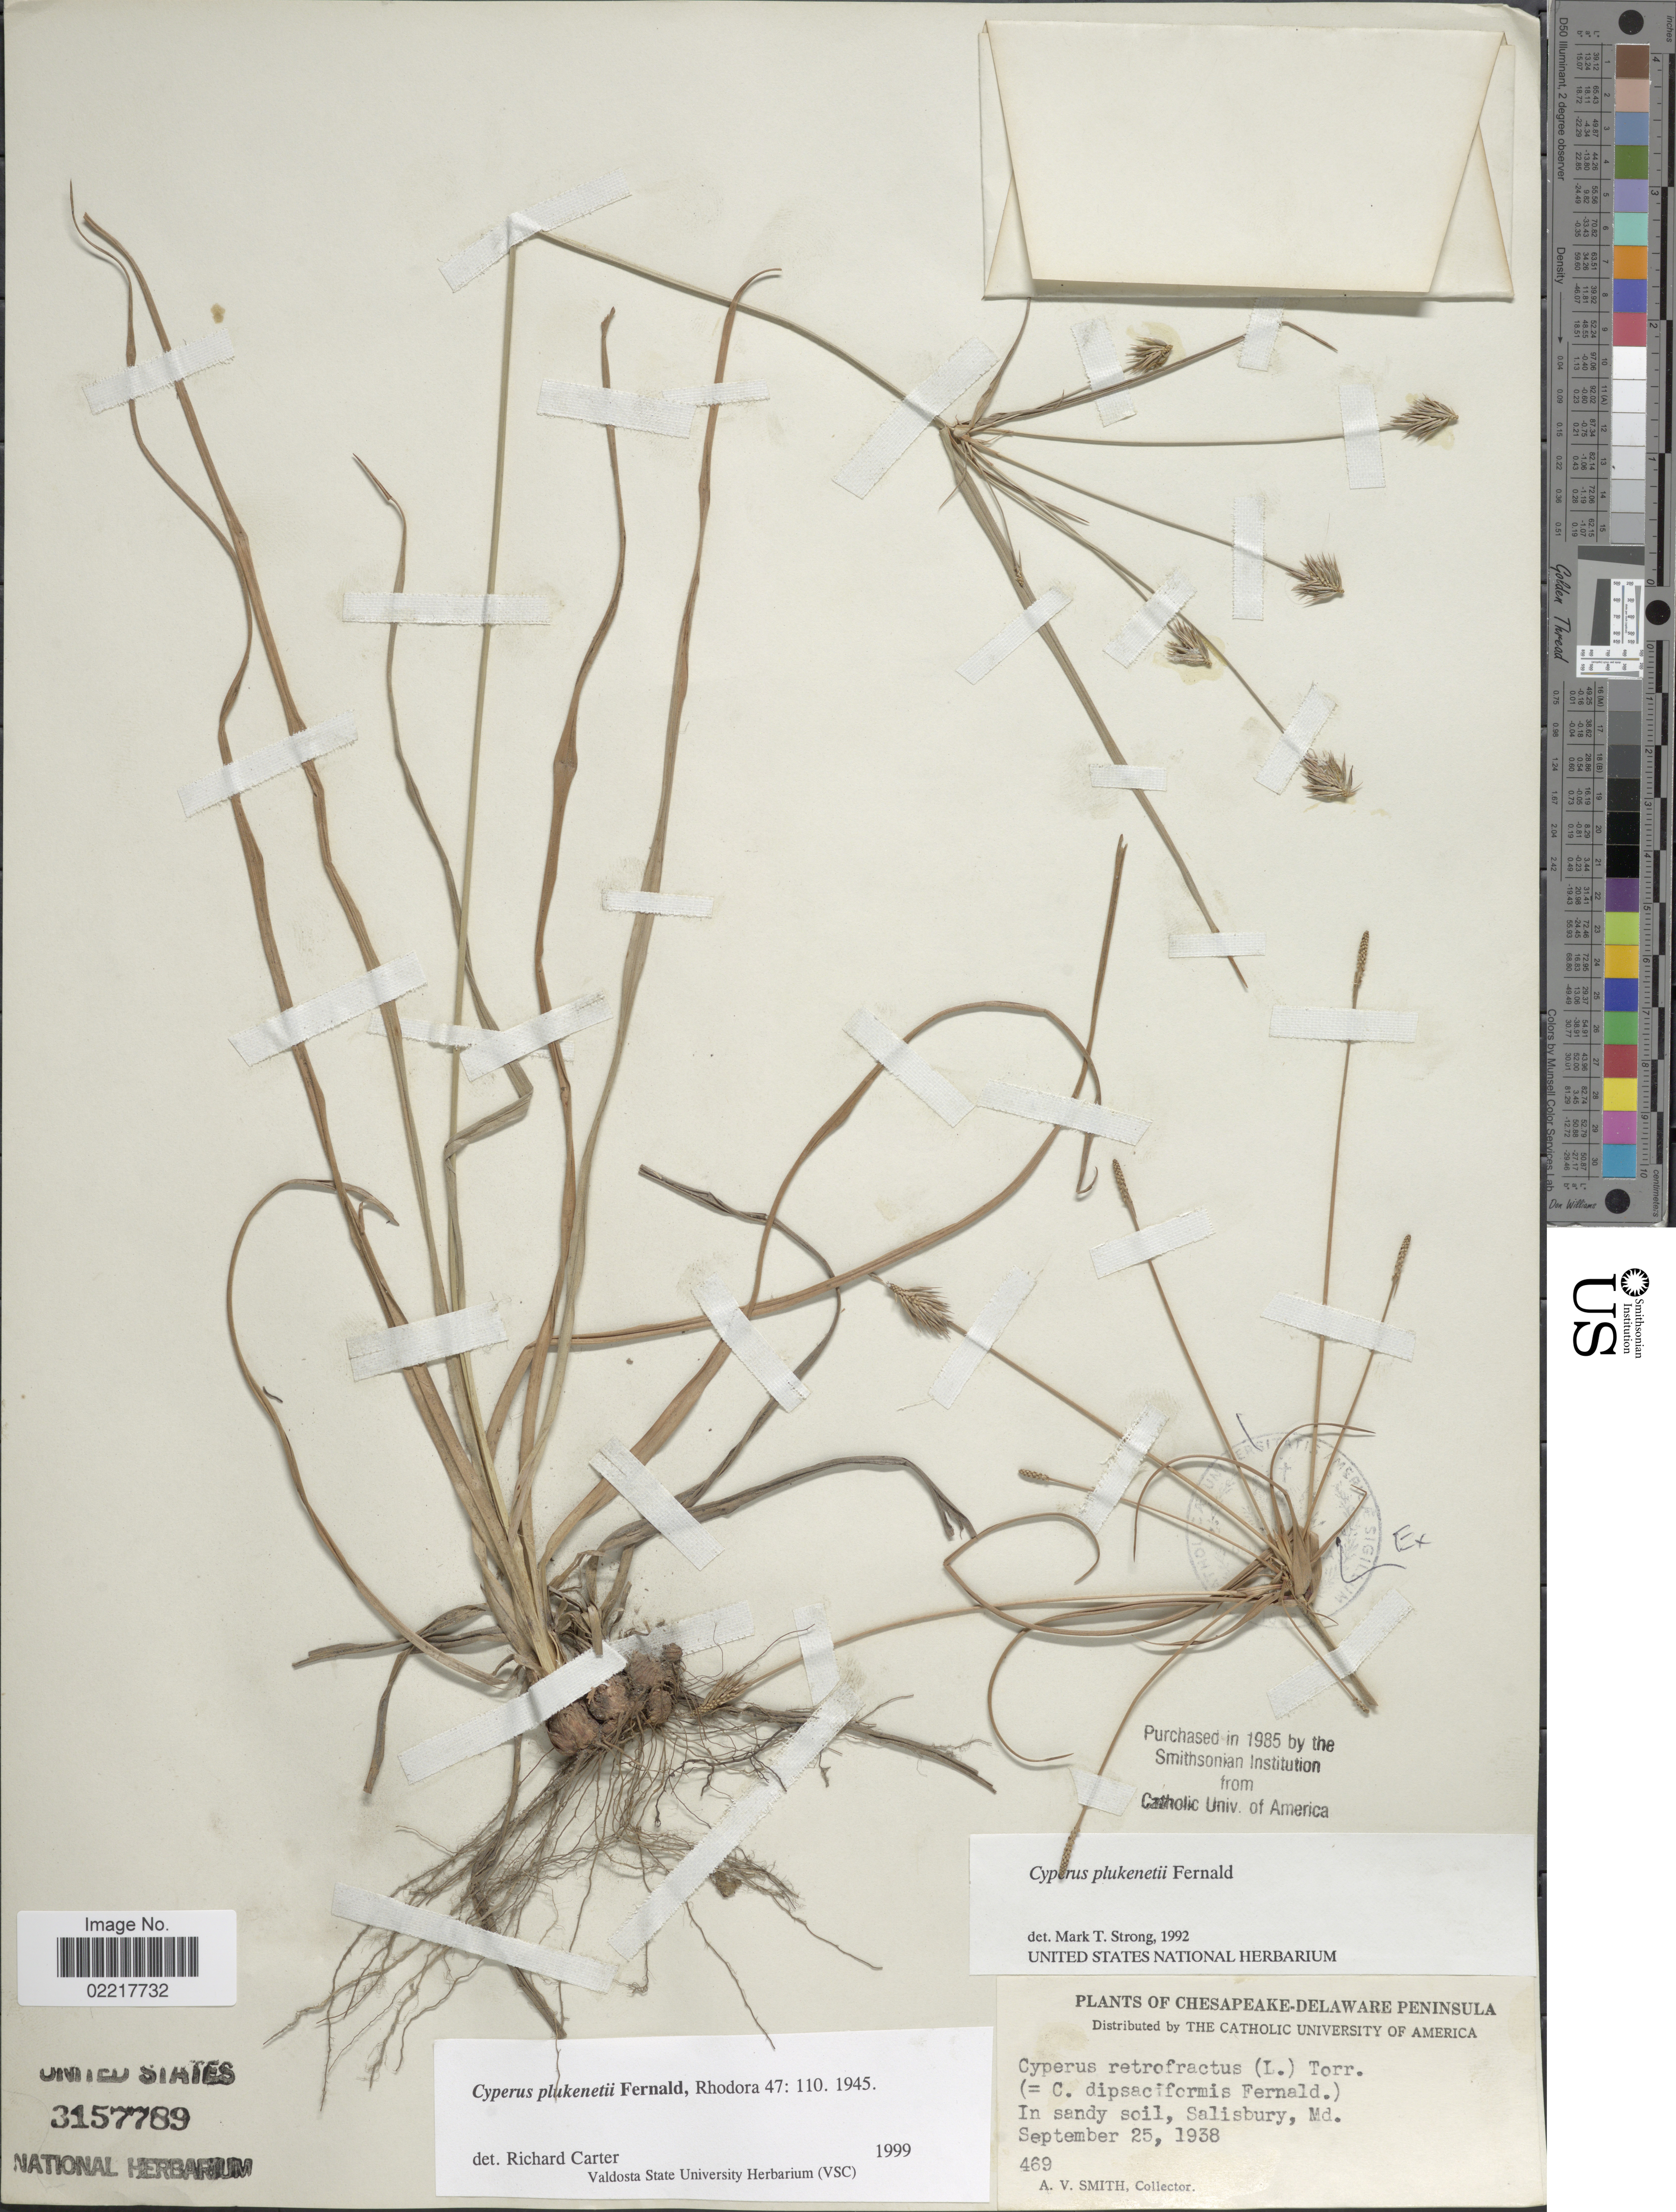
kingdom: Plantae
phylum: Tracheophyta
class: Liliopsida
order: Poales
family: Cyperaceae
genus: Cyperus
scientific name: Cyperus plukenetii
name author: Fernald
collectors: A. V. P. Smith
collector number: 469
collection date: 1938-09-25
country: United States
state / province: Maryland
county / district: Wicomico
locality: Chesapeake-Delaware Peninsula. Salisbury, Md.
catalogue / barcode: US 3157789